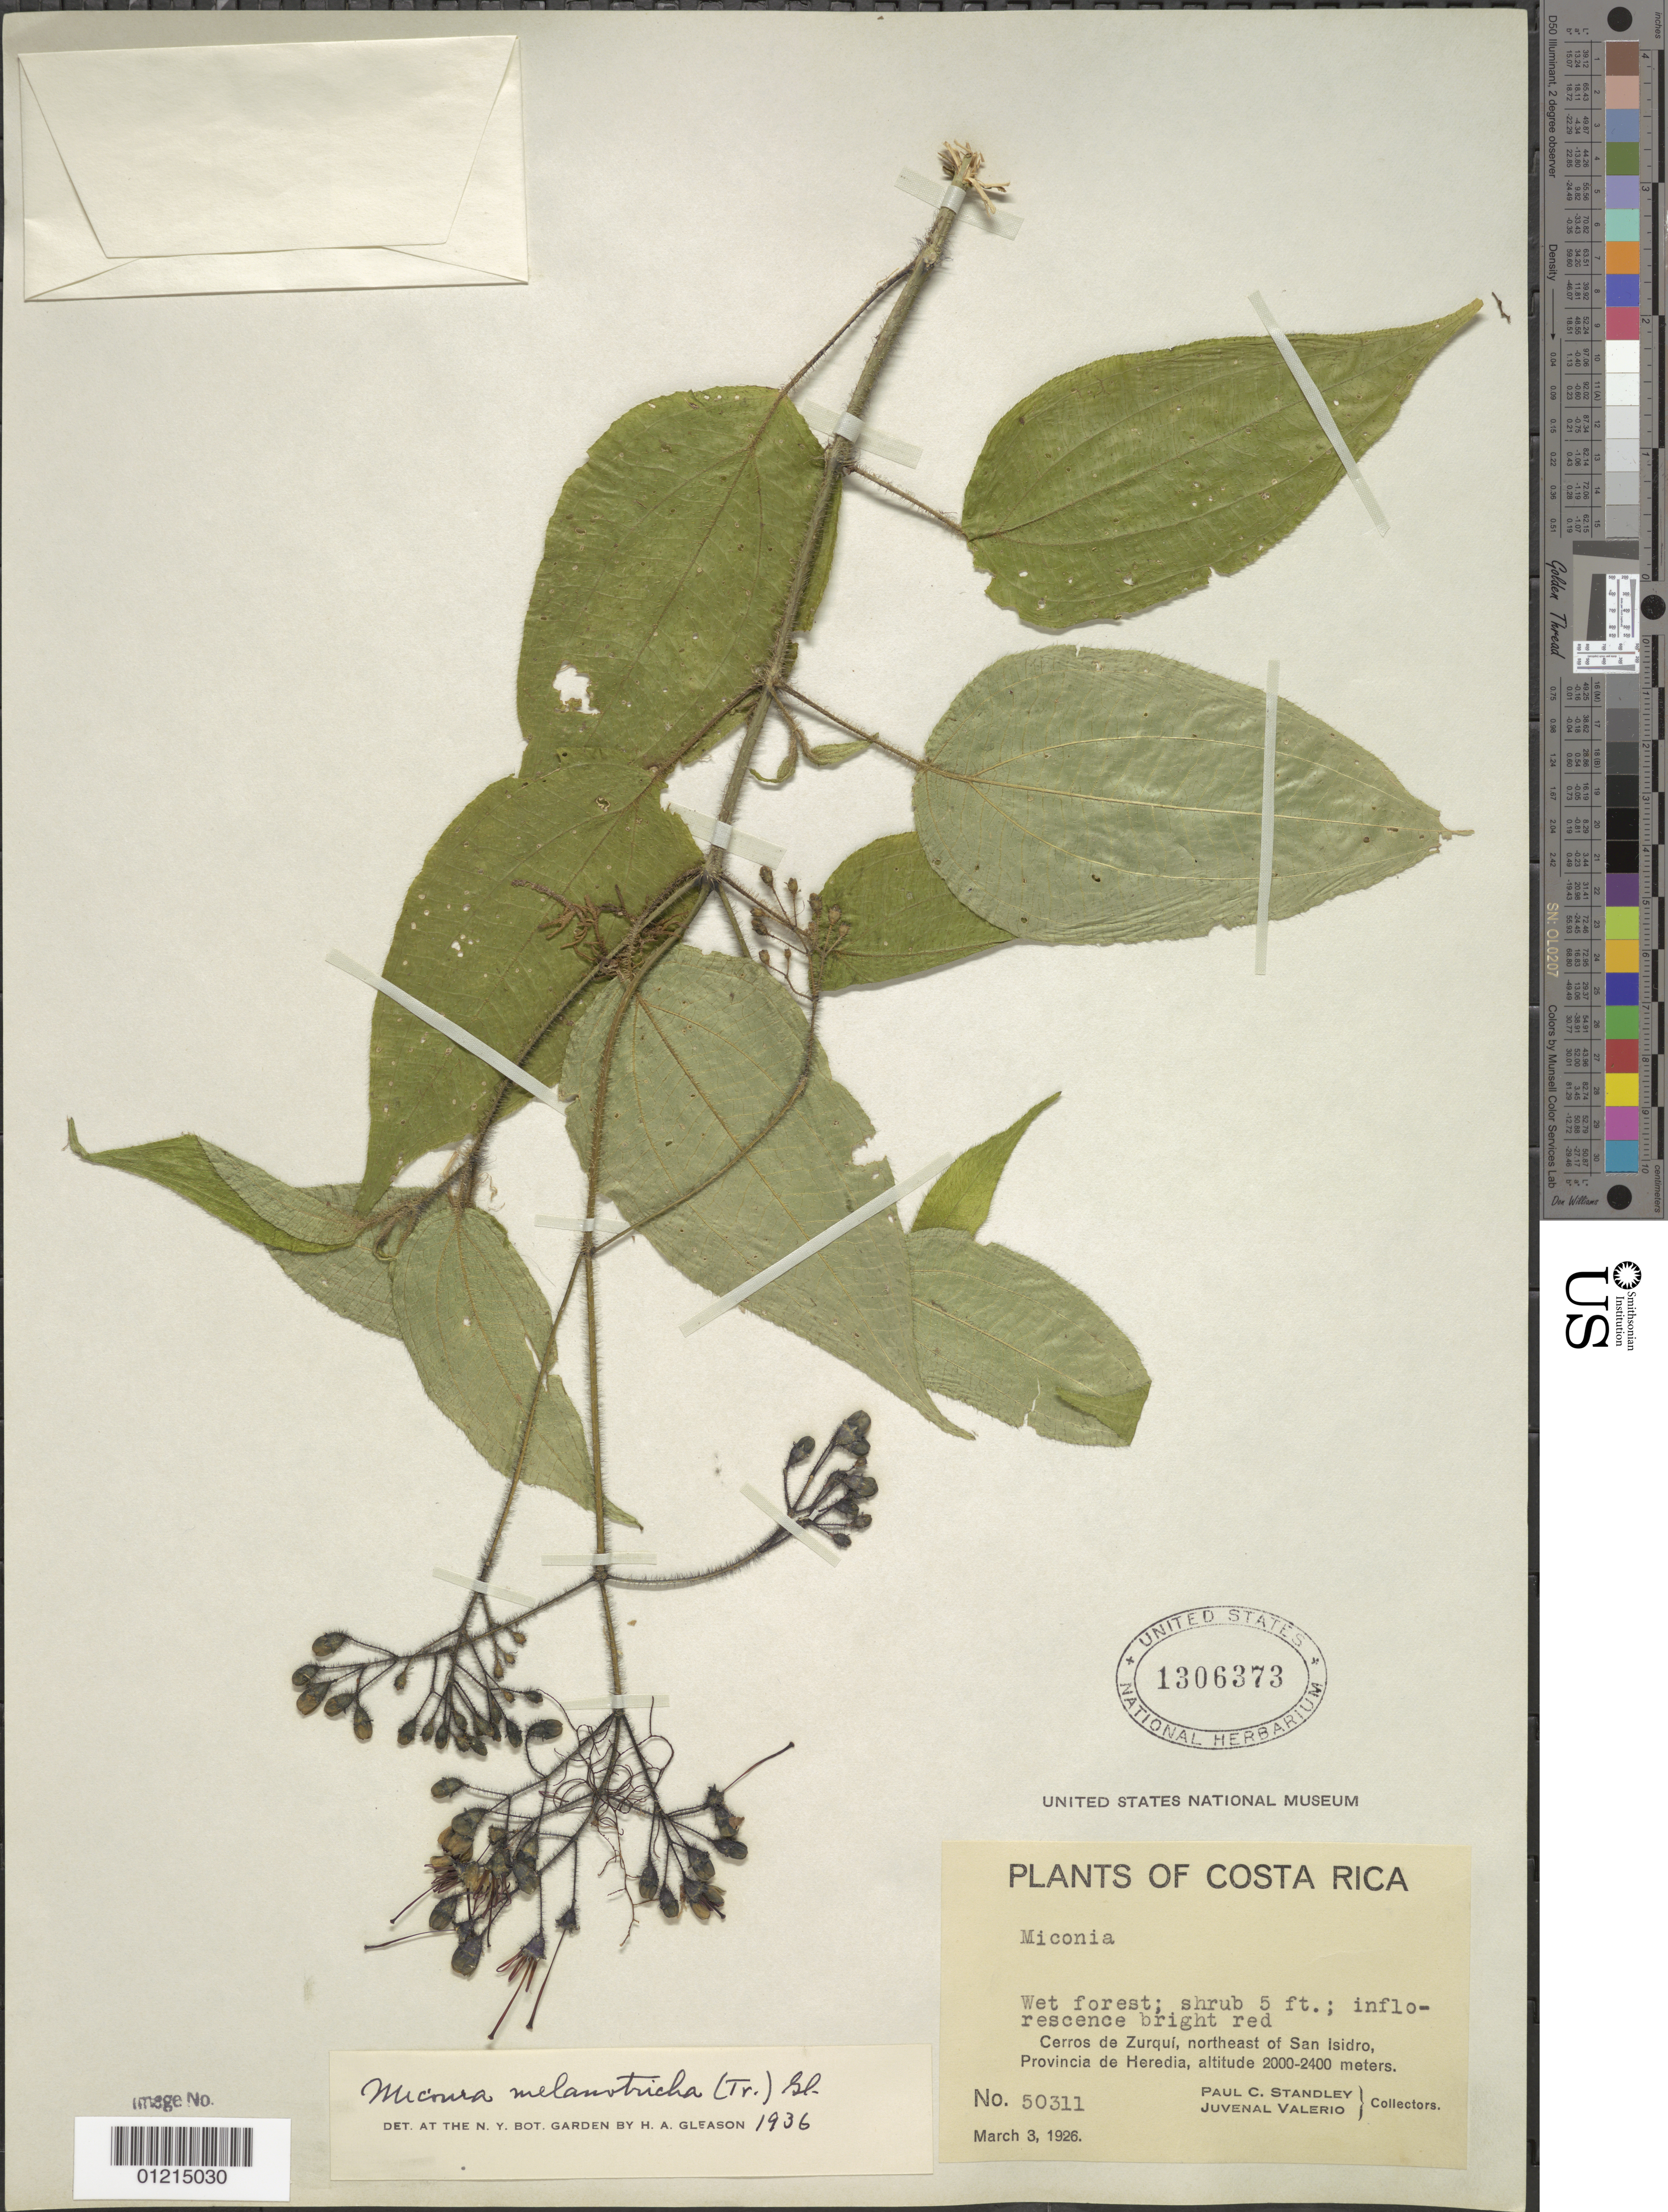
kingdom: Plantae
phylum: Tracheophyta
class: Magnoliopsida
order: Myrtales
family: Melastomataceae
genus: Miconia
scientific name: Miconia melanotricha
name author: (Triana) Gleason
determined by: Gleason, H. A.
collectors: P. C. Standley & J. Valerio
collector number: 50311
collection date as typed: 3 Mar 1926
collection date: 1926-03-03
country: Costa Rica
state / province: Heredia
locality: Cerros de Zurquí, northeast of San Isidro.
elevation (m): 2000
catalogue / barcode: US 1306373